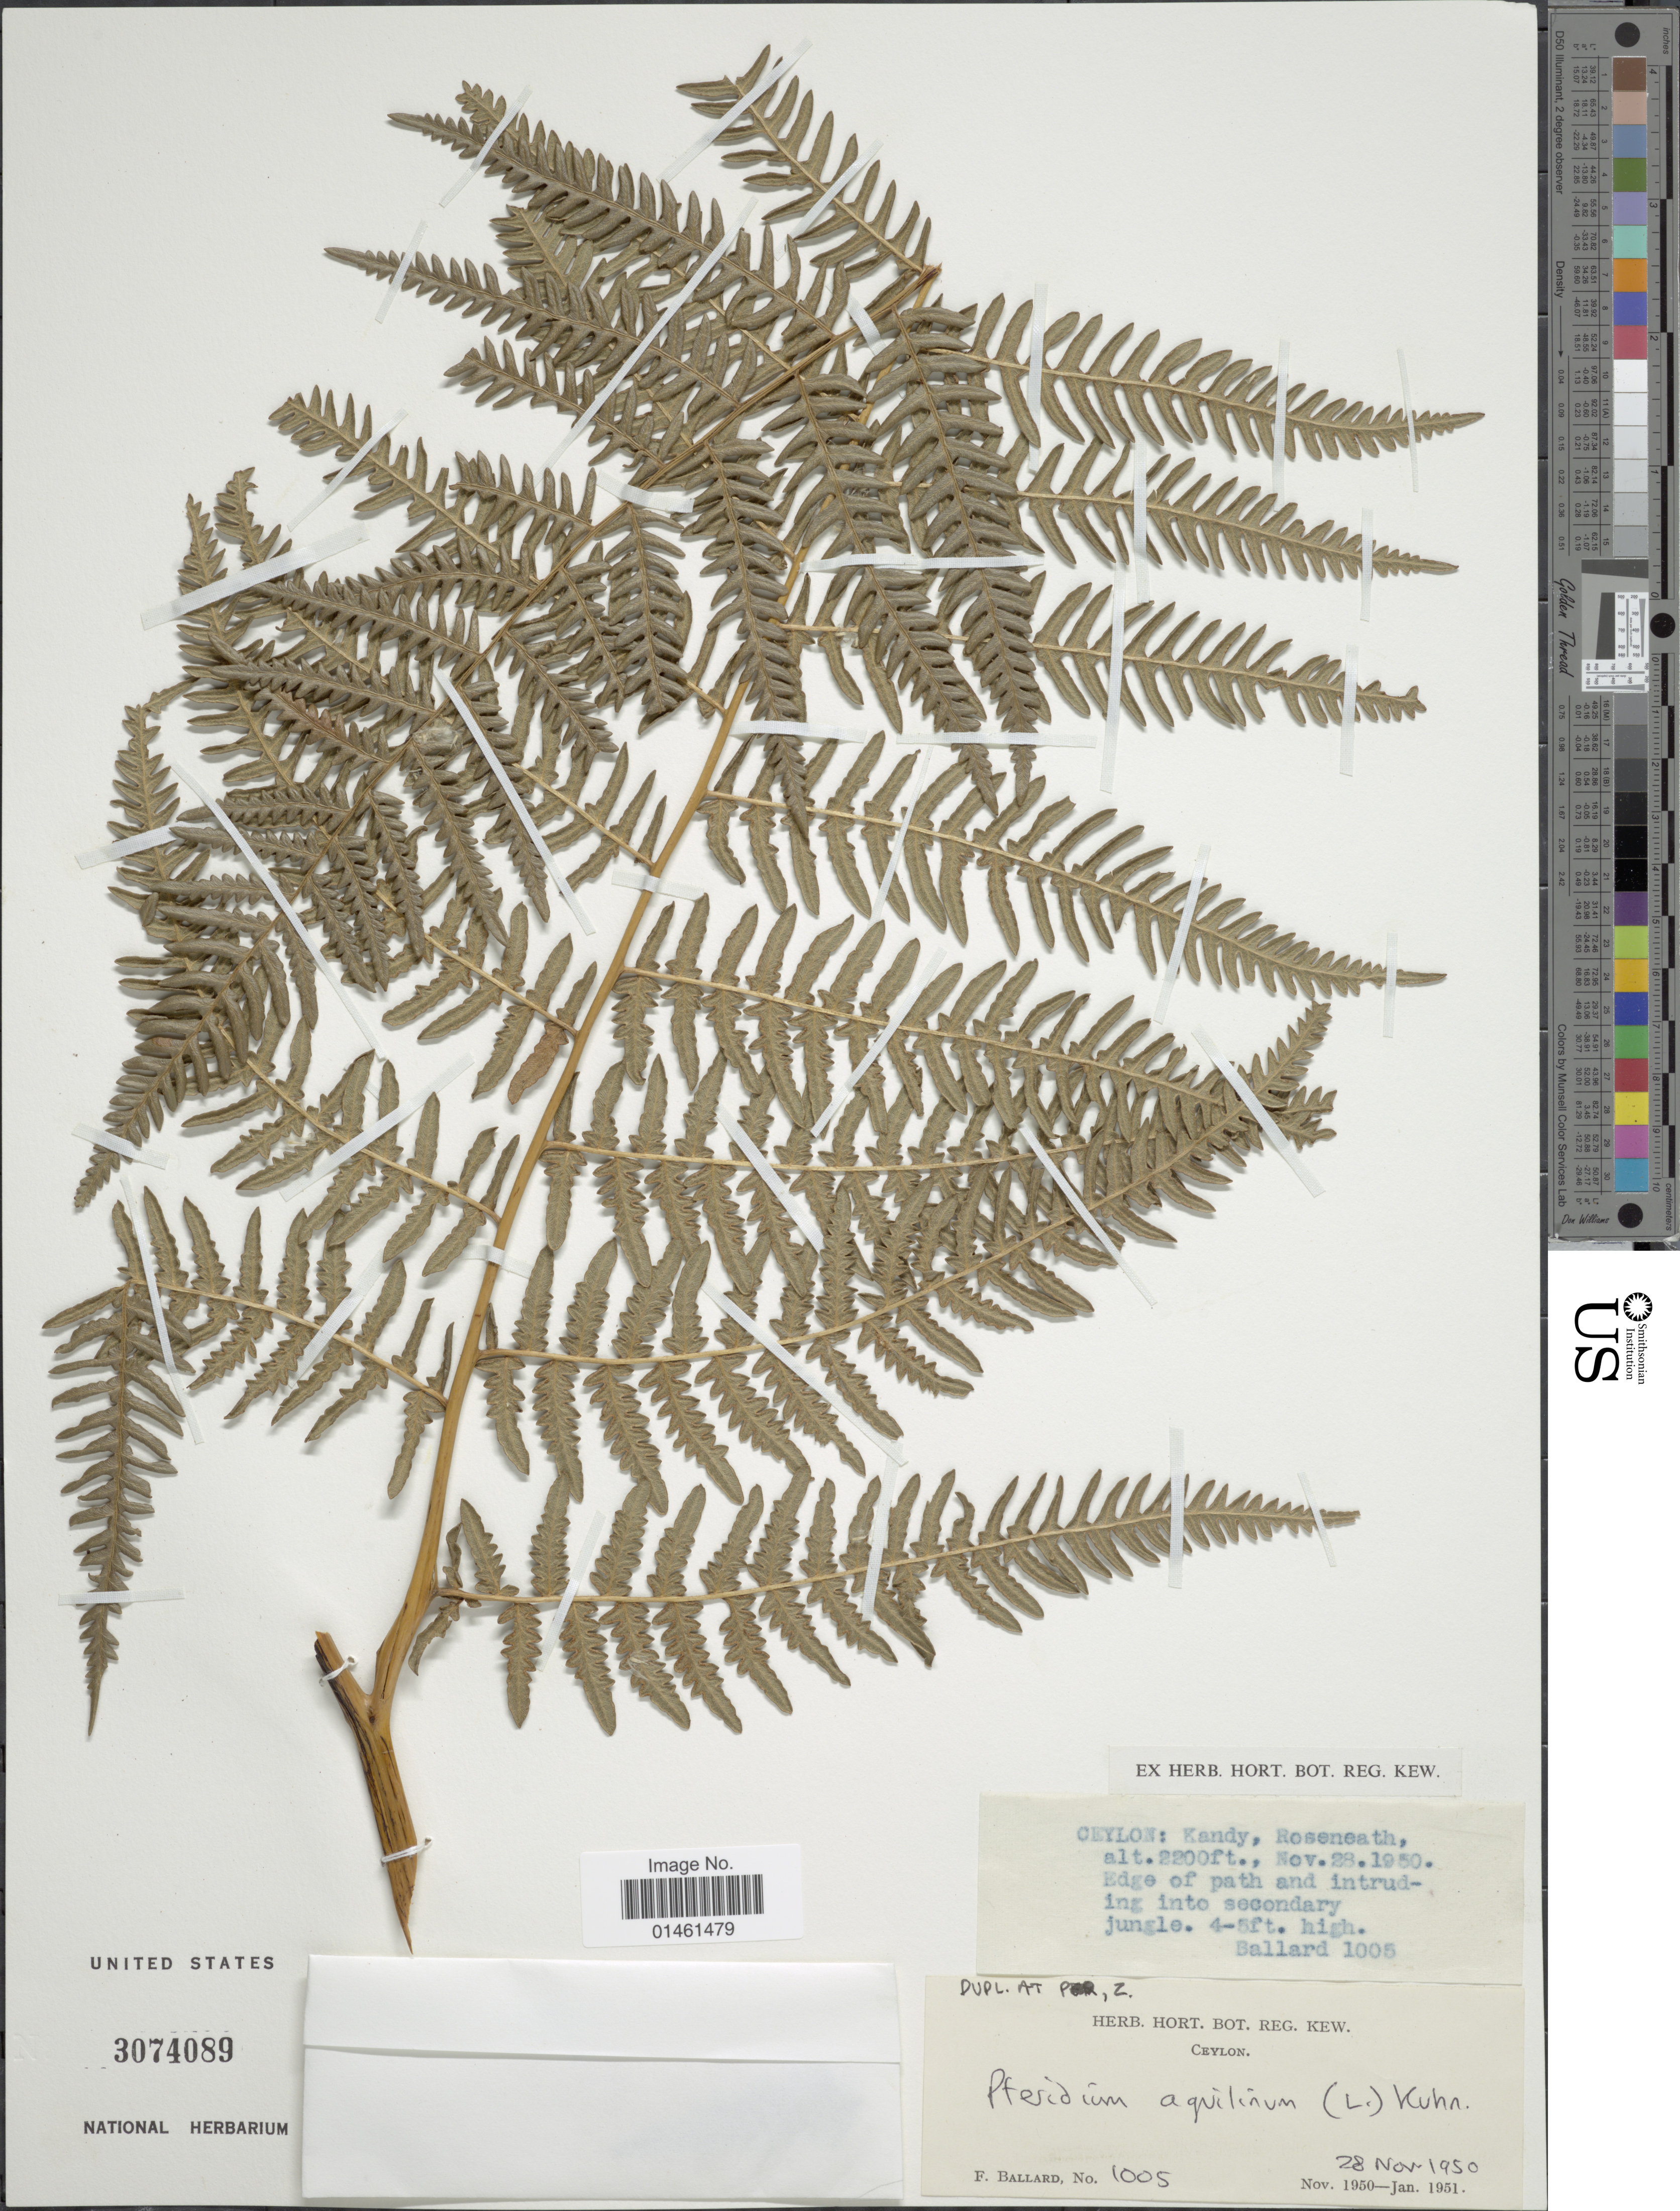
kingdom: Plantae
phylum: Tracheophyta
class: Polypodiopsida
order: Polypodiales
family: Dennstaedtiaceae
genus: Pteridium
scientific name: Pteridium aquilinum var. latiusculum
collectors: F. Ballard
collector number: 1005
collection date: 1950-11-28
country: Sri Lanka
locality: Ceylon: Kandy, Roseneath,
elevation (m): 671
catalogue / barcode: US 3074089